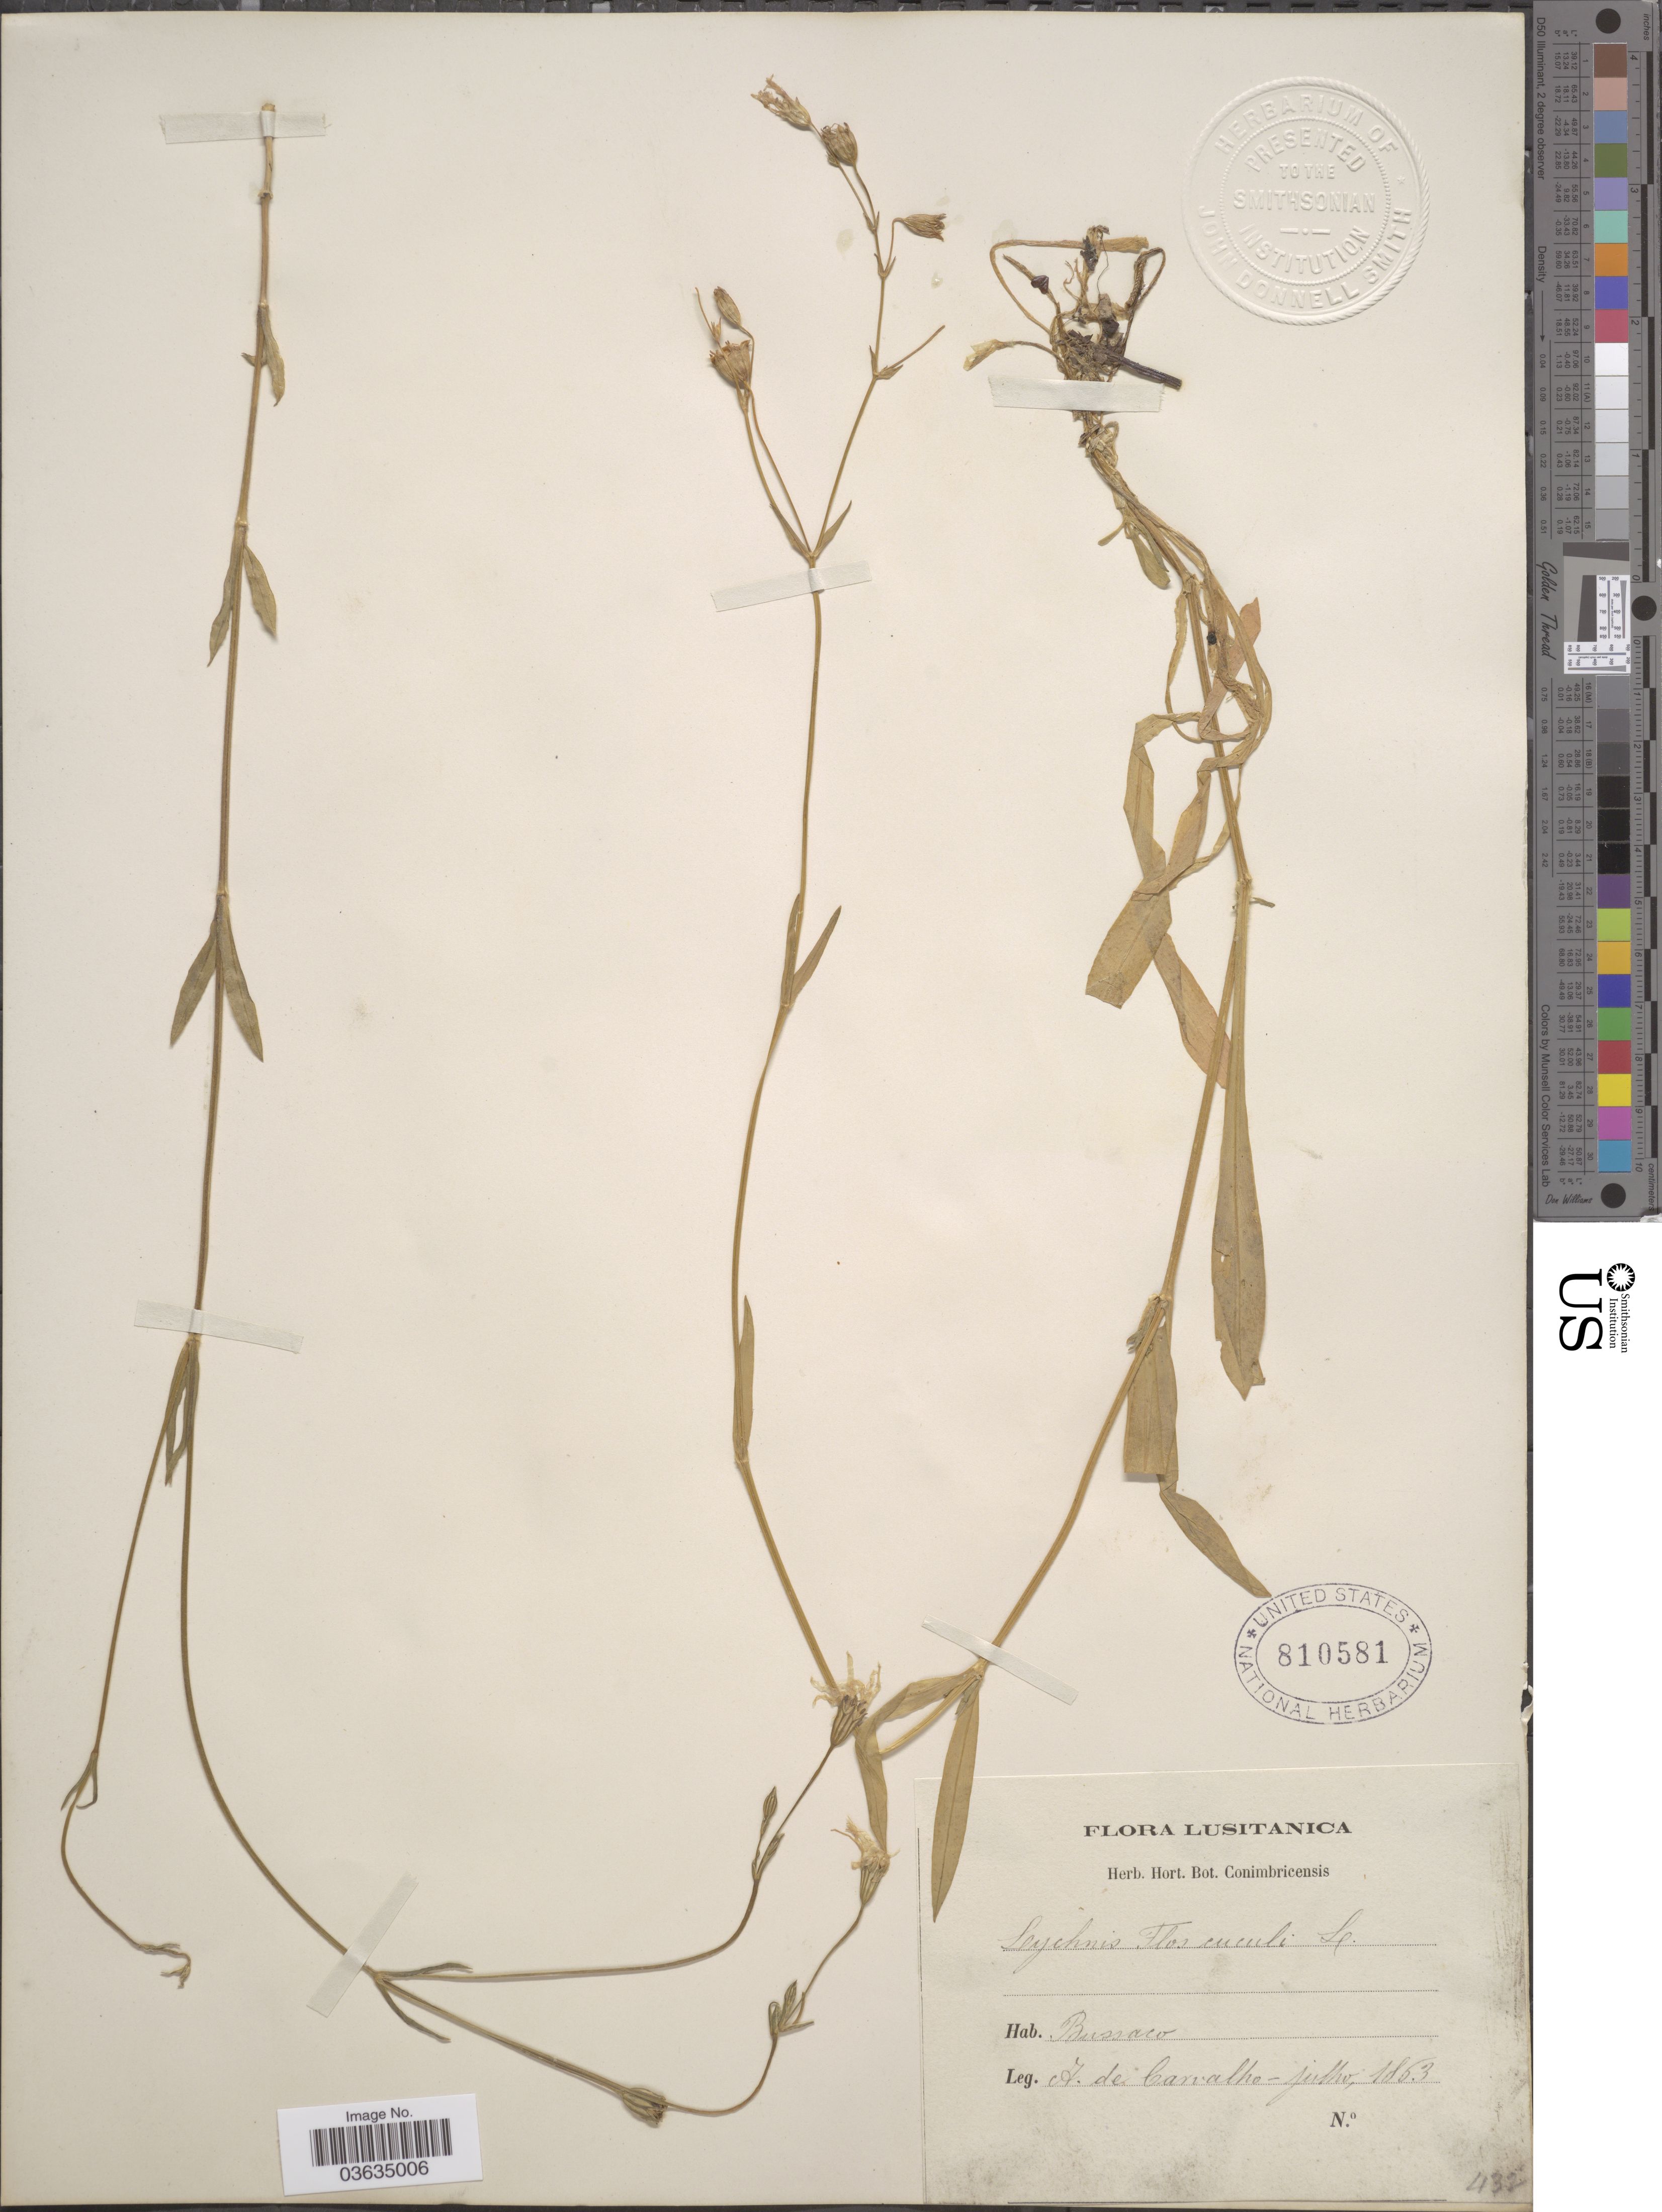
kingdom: Plantae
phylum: Tracheophyta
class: Magnoliopsida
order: Caryophyllales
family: Caryophyllaceae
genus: Silene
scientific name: Silene flos-cuculi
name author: (L.) Greuter & Burdet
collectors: A. Carvalho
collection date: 1863-07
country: Portugal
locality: Lusitanica. Bussaco.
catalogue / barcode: US 810581